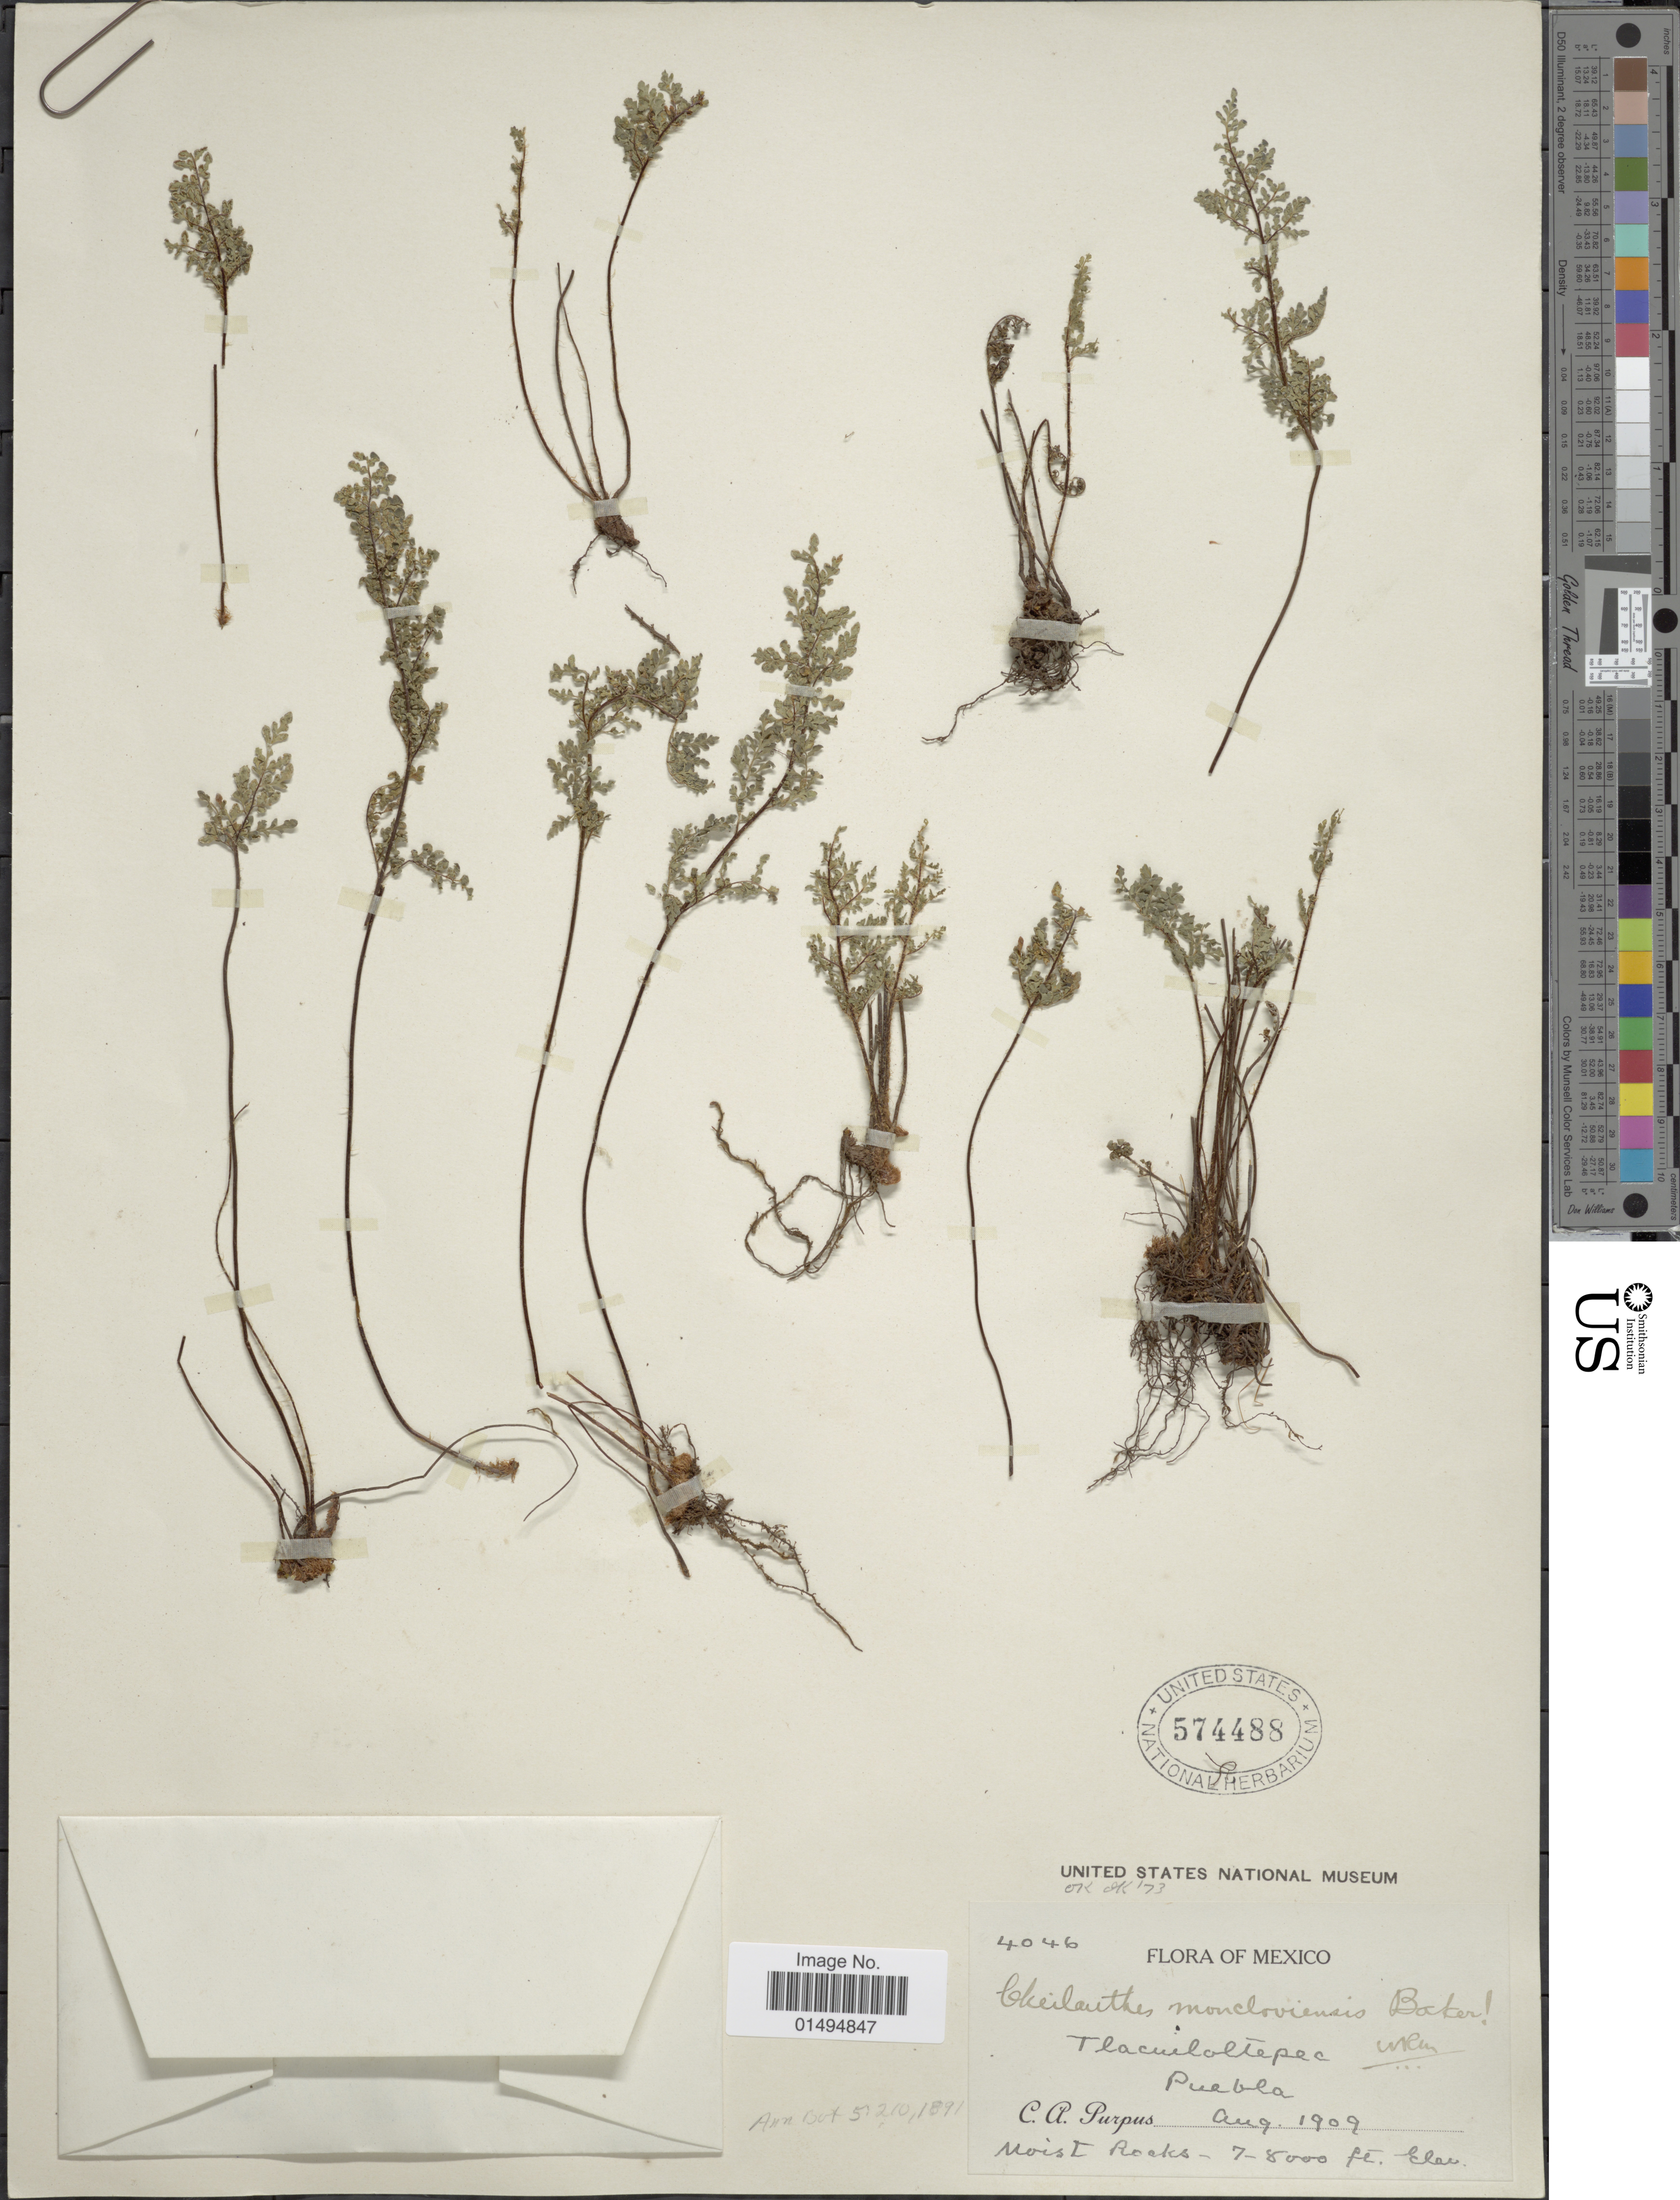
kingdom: Plantae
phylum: Tracheophyta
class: Polypodiopsida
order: Polypodiales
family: Pteridaceae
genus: Myriopteris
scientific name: Myriopteris pringlei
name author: (Davenp.) Grusz & Windham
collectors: C. A. Purpus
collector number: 4046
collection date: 1909-08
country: Mexico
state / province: Puebla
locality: Tlacuiloltepec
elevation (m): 2134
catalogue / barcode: US 574488